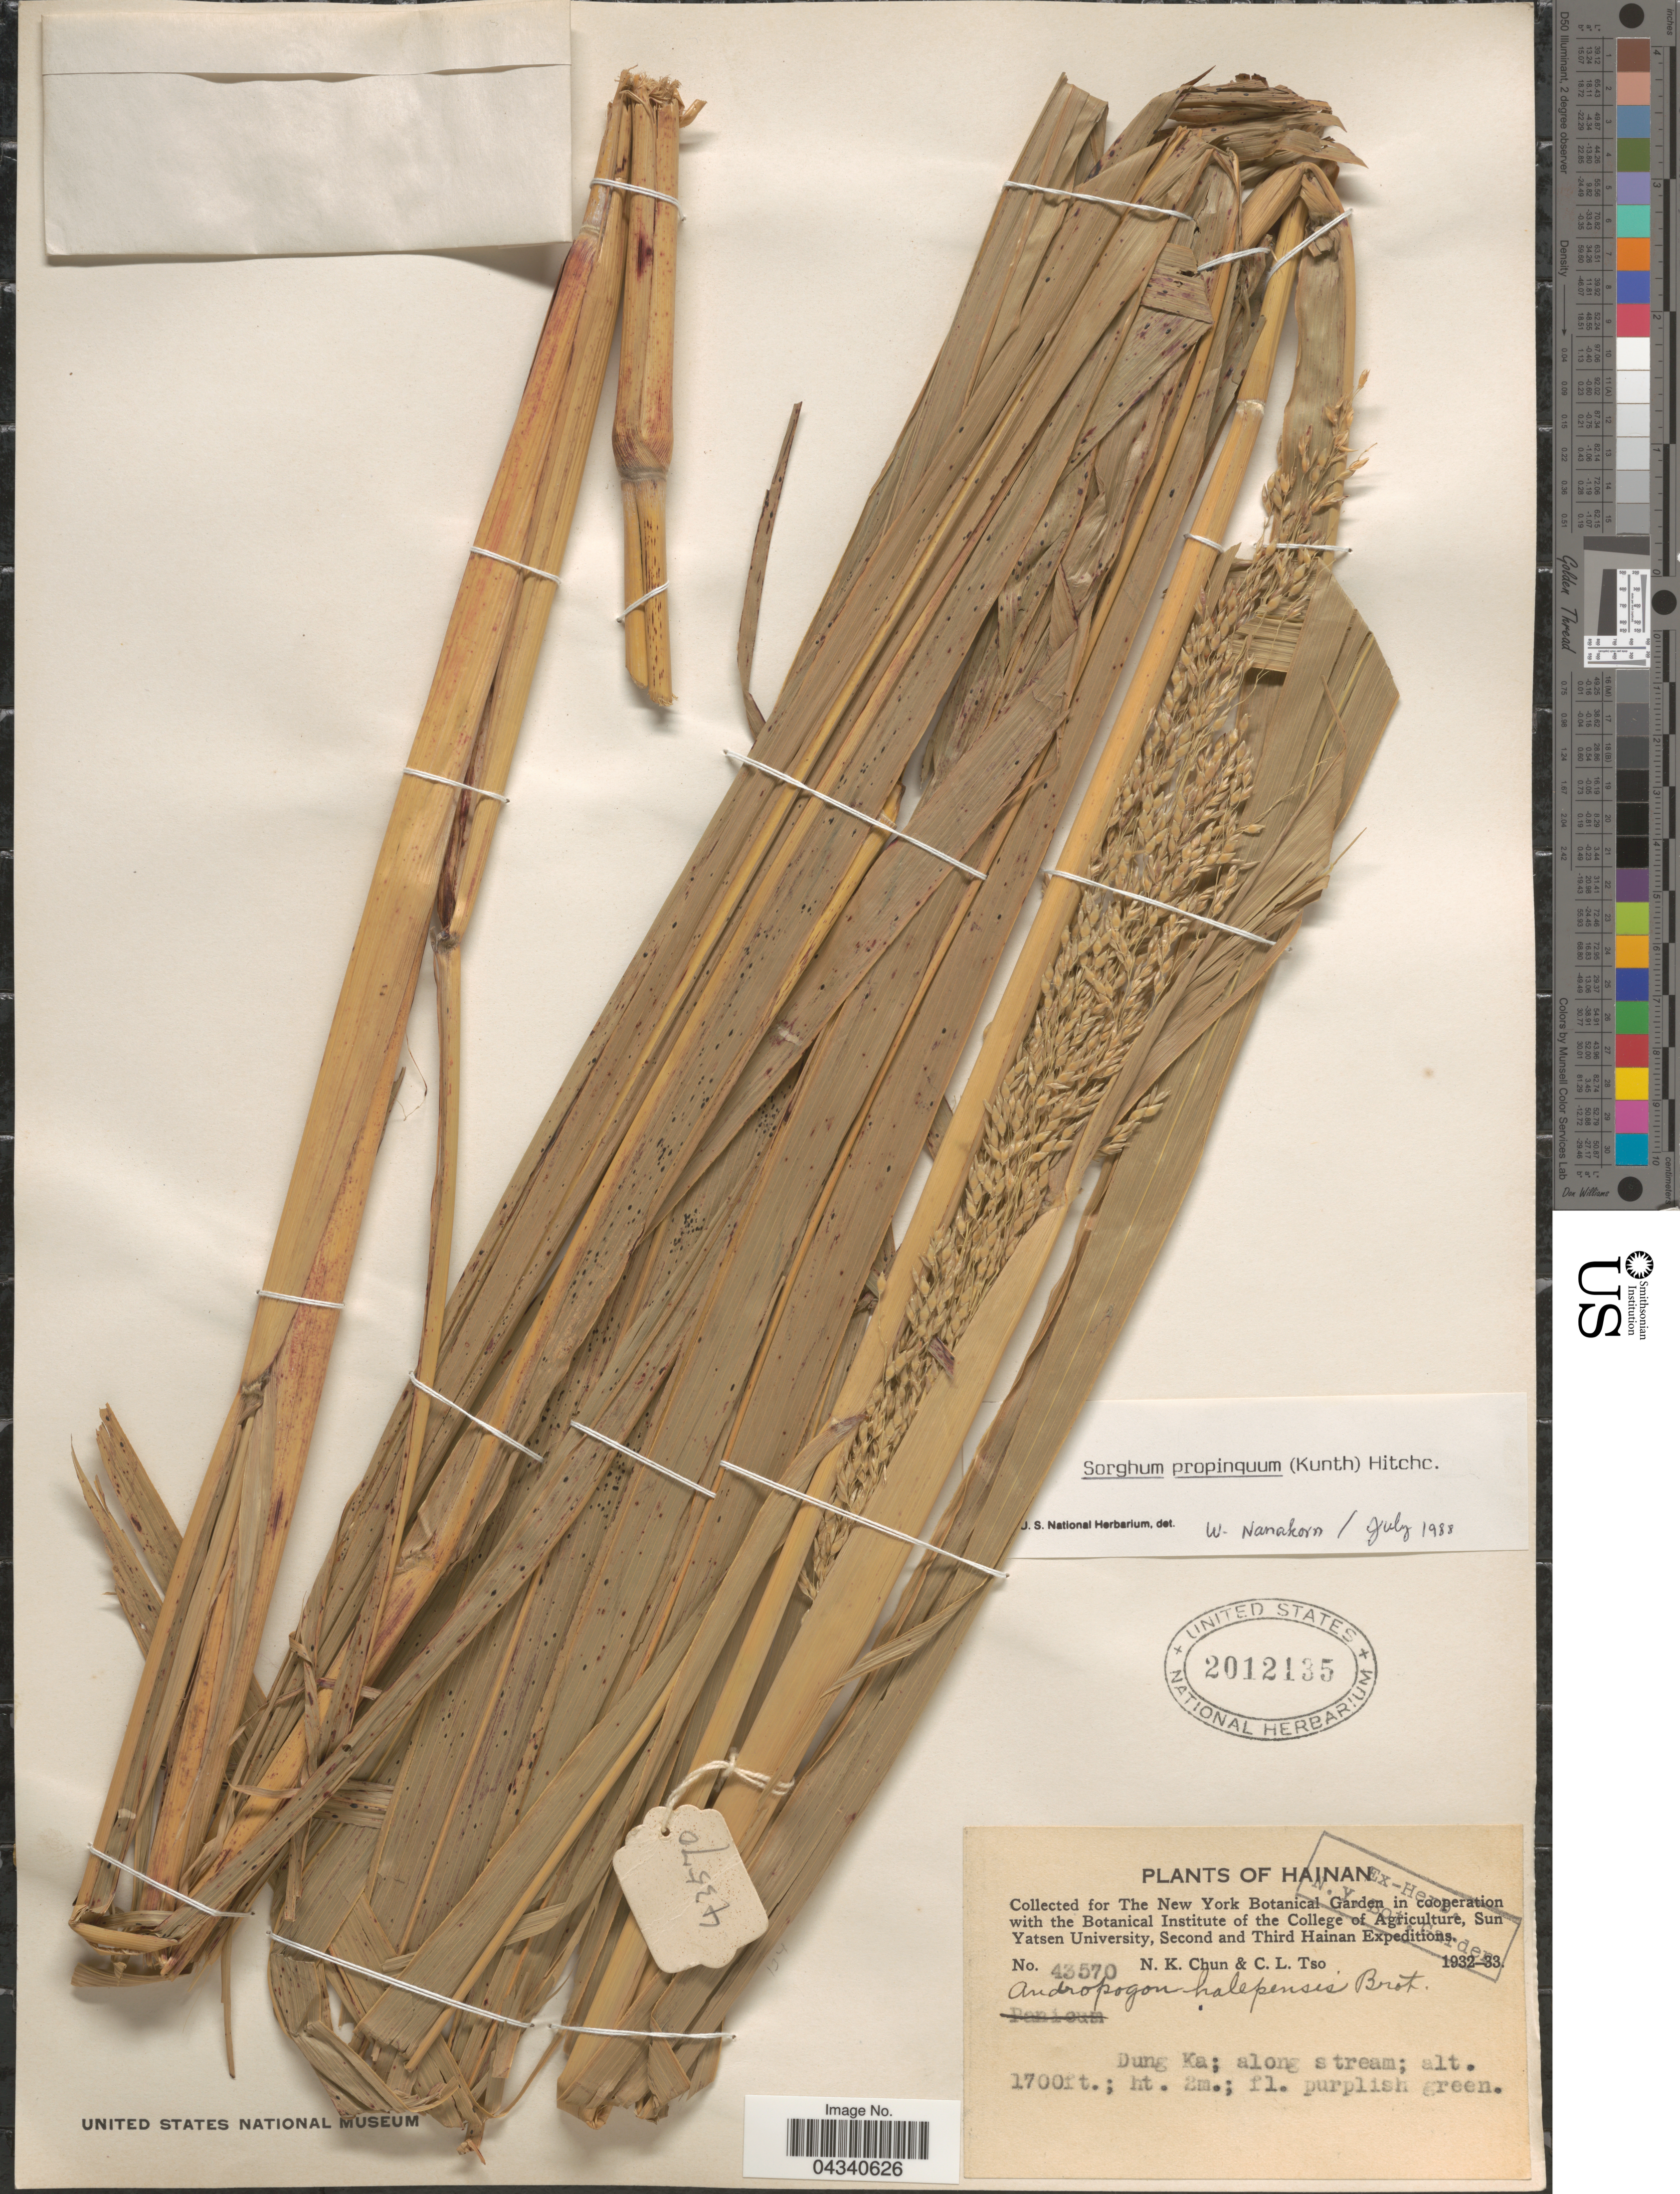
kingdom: Plantae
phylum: Tracheophyta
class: Liliopsida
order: Poales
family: Poaceae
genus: Sorghum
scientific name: Sorghum propinquum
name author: (Kunth) Hitchc.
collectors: N. K. Chun & C. Tso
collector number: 43570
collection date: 1932/1933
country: China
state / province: Hainan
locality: Dung Ka.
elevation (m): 518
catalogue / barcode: US 2012135